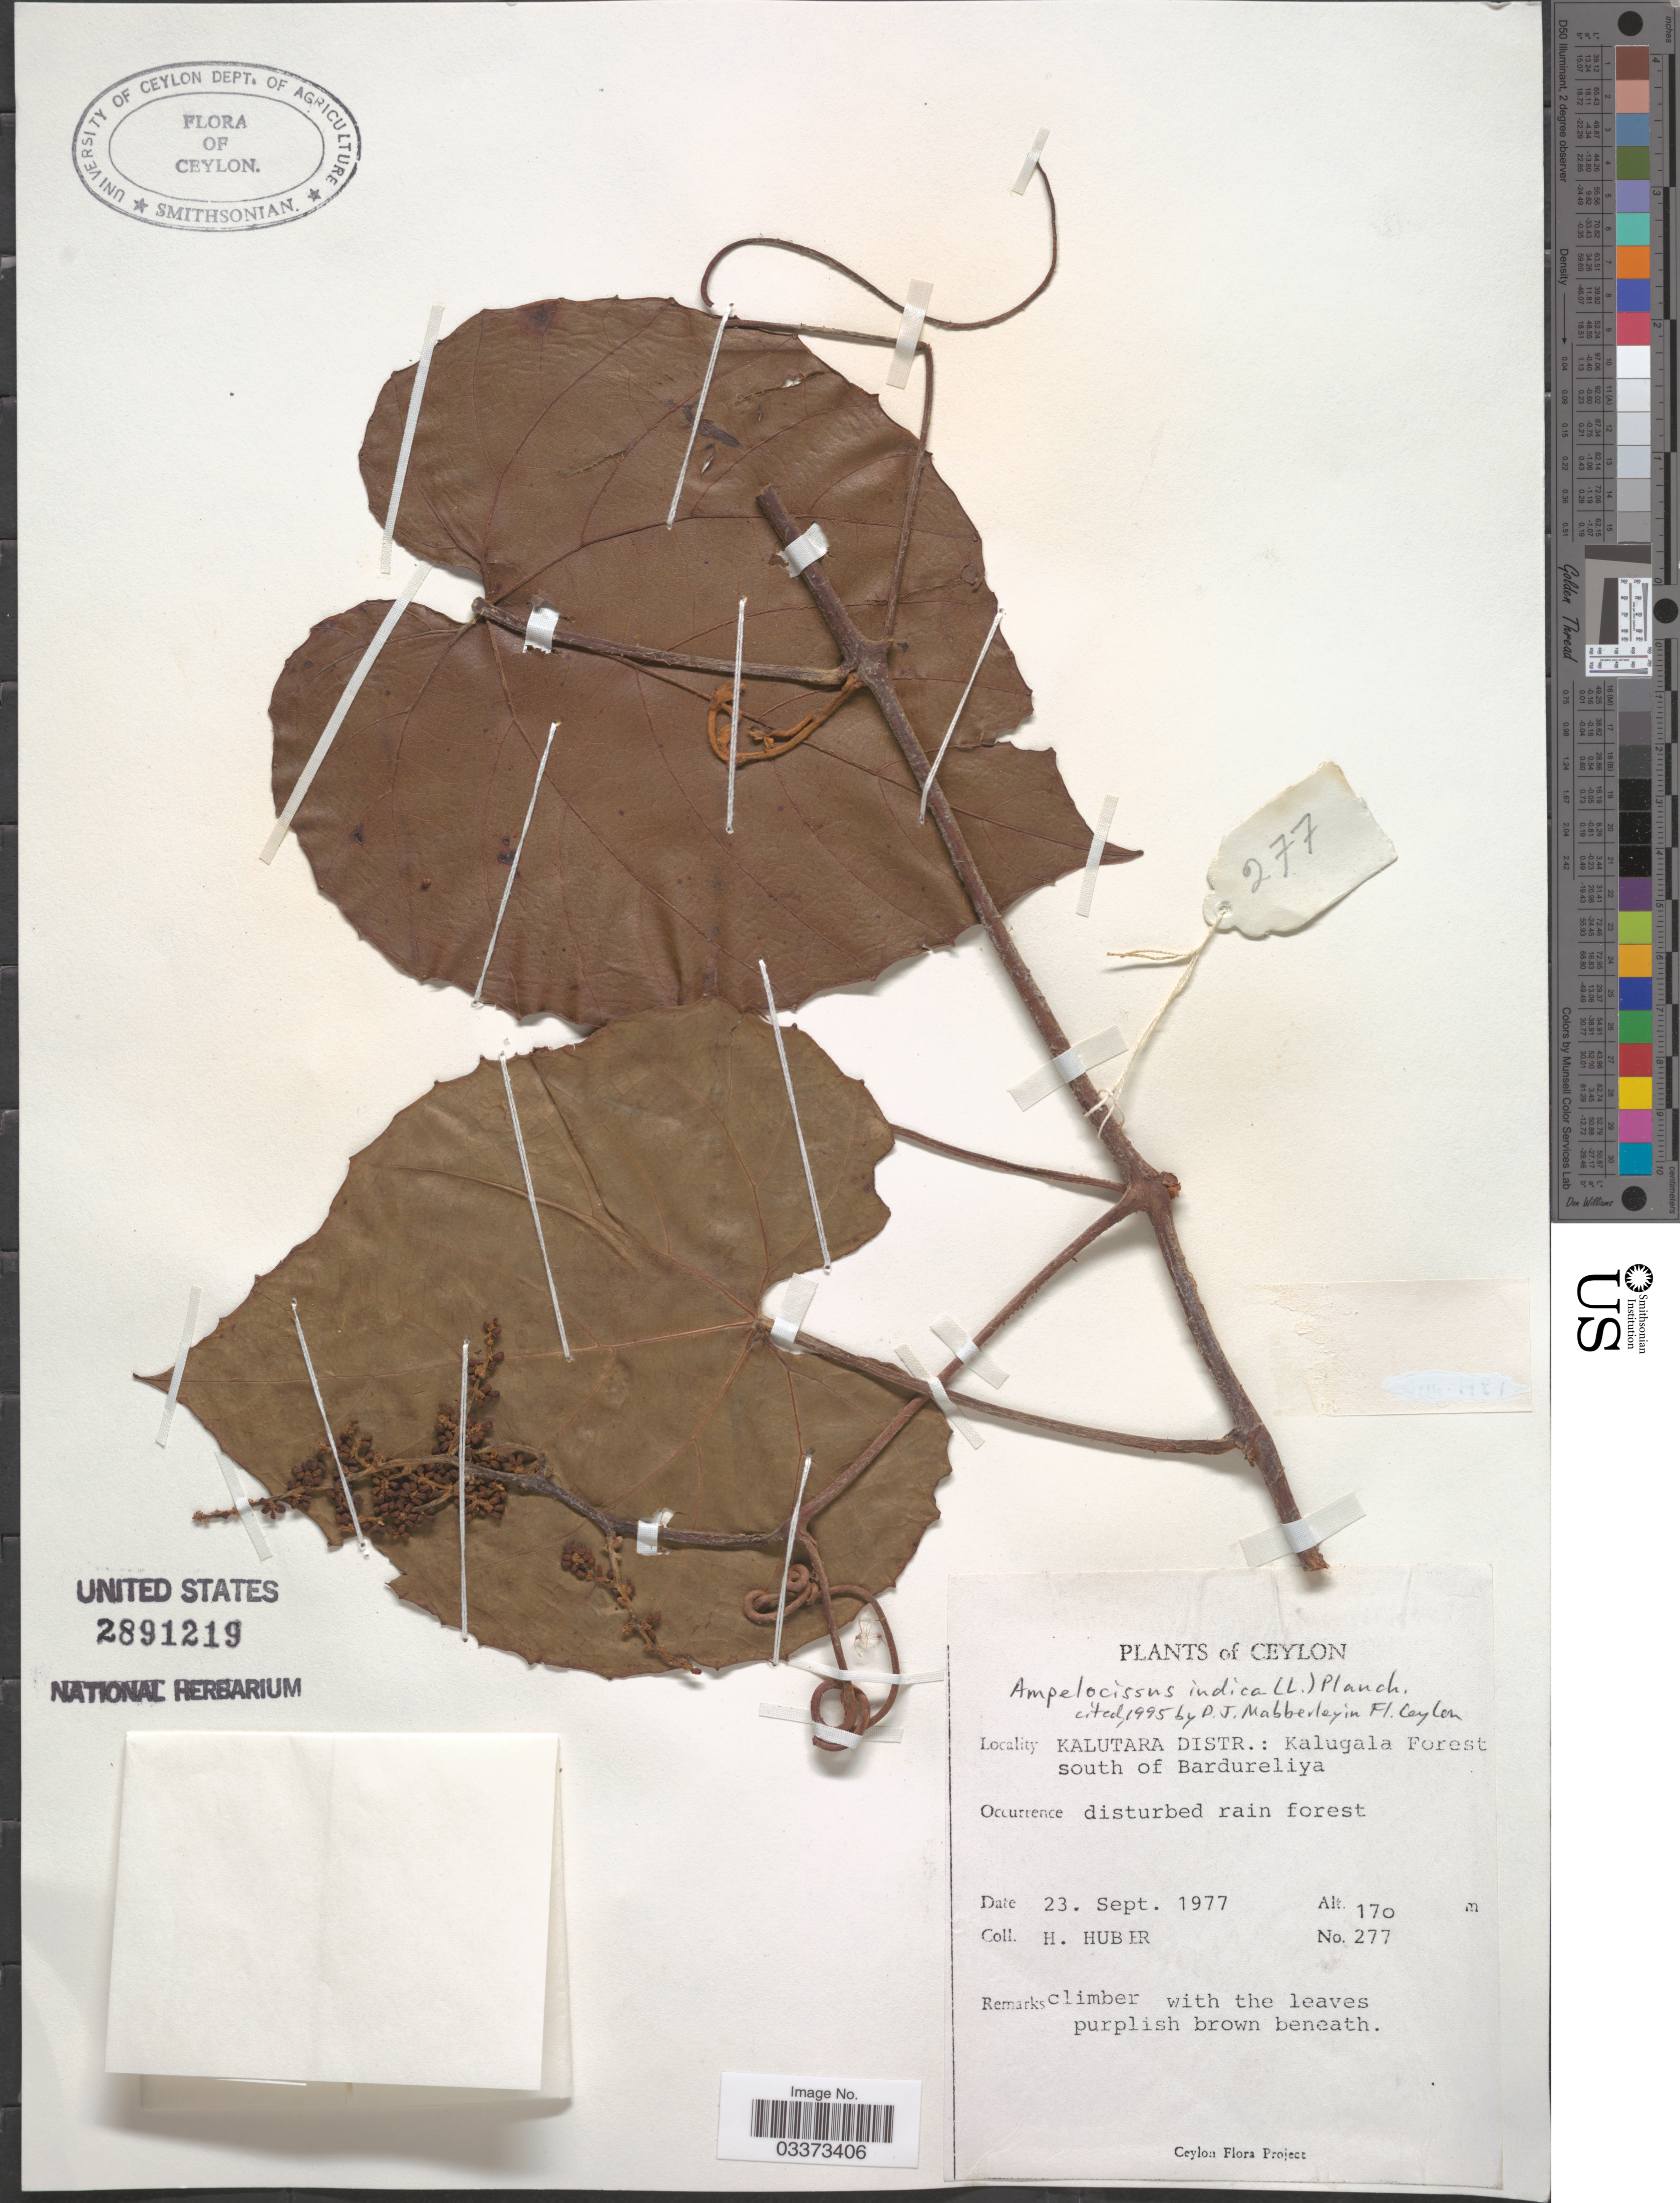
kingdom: Plantae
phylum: Tracheophyta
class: Magnoliopsida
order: Vitales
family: Vitaceae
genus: Ampelocissus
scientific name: Ampelocissus indica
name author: (L.) Planch.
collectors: H. Huber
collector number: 277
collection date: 1977-09-23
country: Sri Lanka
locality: Ceylon. Kalutara Distr.: Kalugala Forest south of Bardureliya.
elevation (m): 170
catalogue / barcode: US 2891219